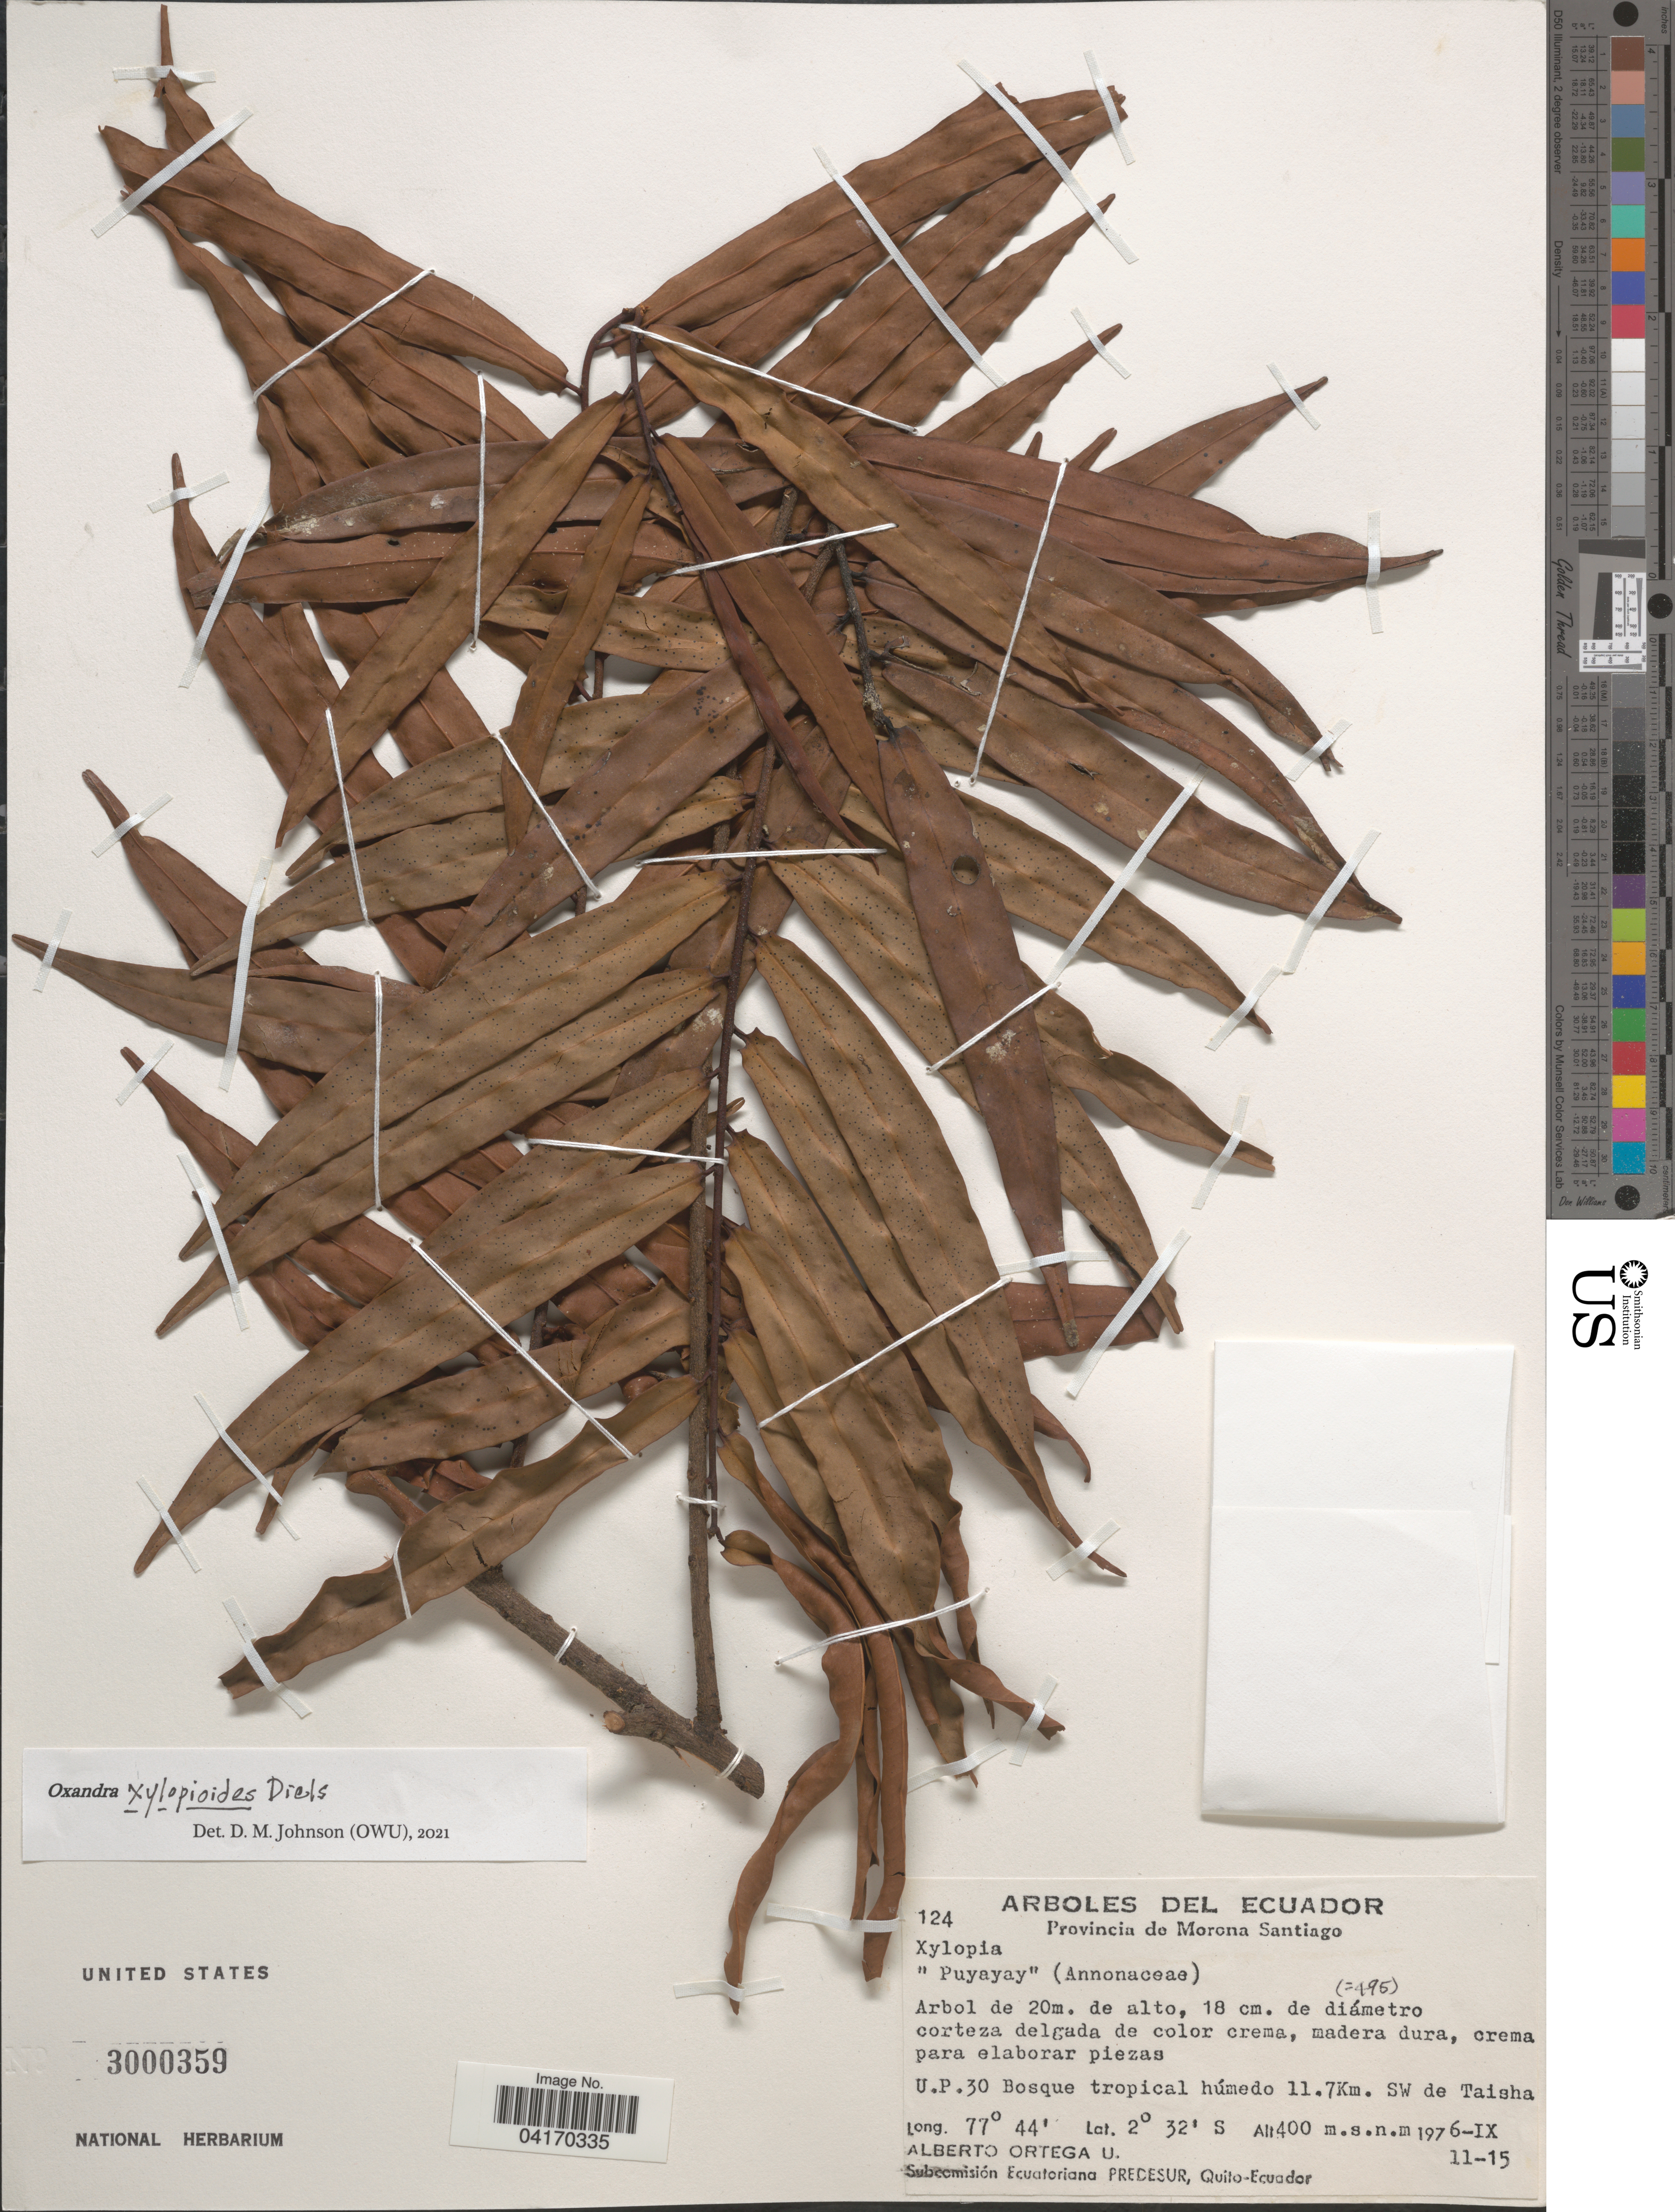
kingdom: Plantae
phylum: Tracheophyta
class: Magnoliopsida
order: Magnoliales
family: Annonaceae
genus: Oxandra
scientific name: Oxandra xylopioides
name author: Diels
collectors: A. T. Ortega U.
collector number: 124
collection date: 1976-09-11/1976-09-15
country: Ecuador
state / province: Morona-Santiago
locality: U.P. 30 Bosque tropical húmedo 11.7Km. SW de Taisha.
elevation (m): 400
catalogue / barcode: US 3000359